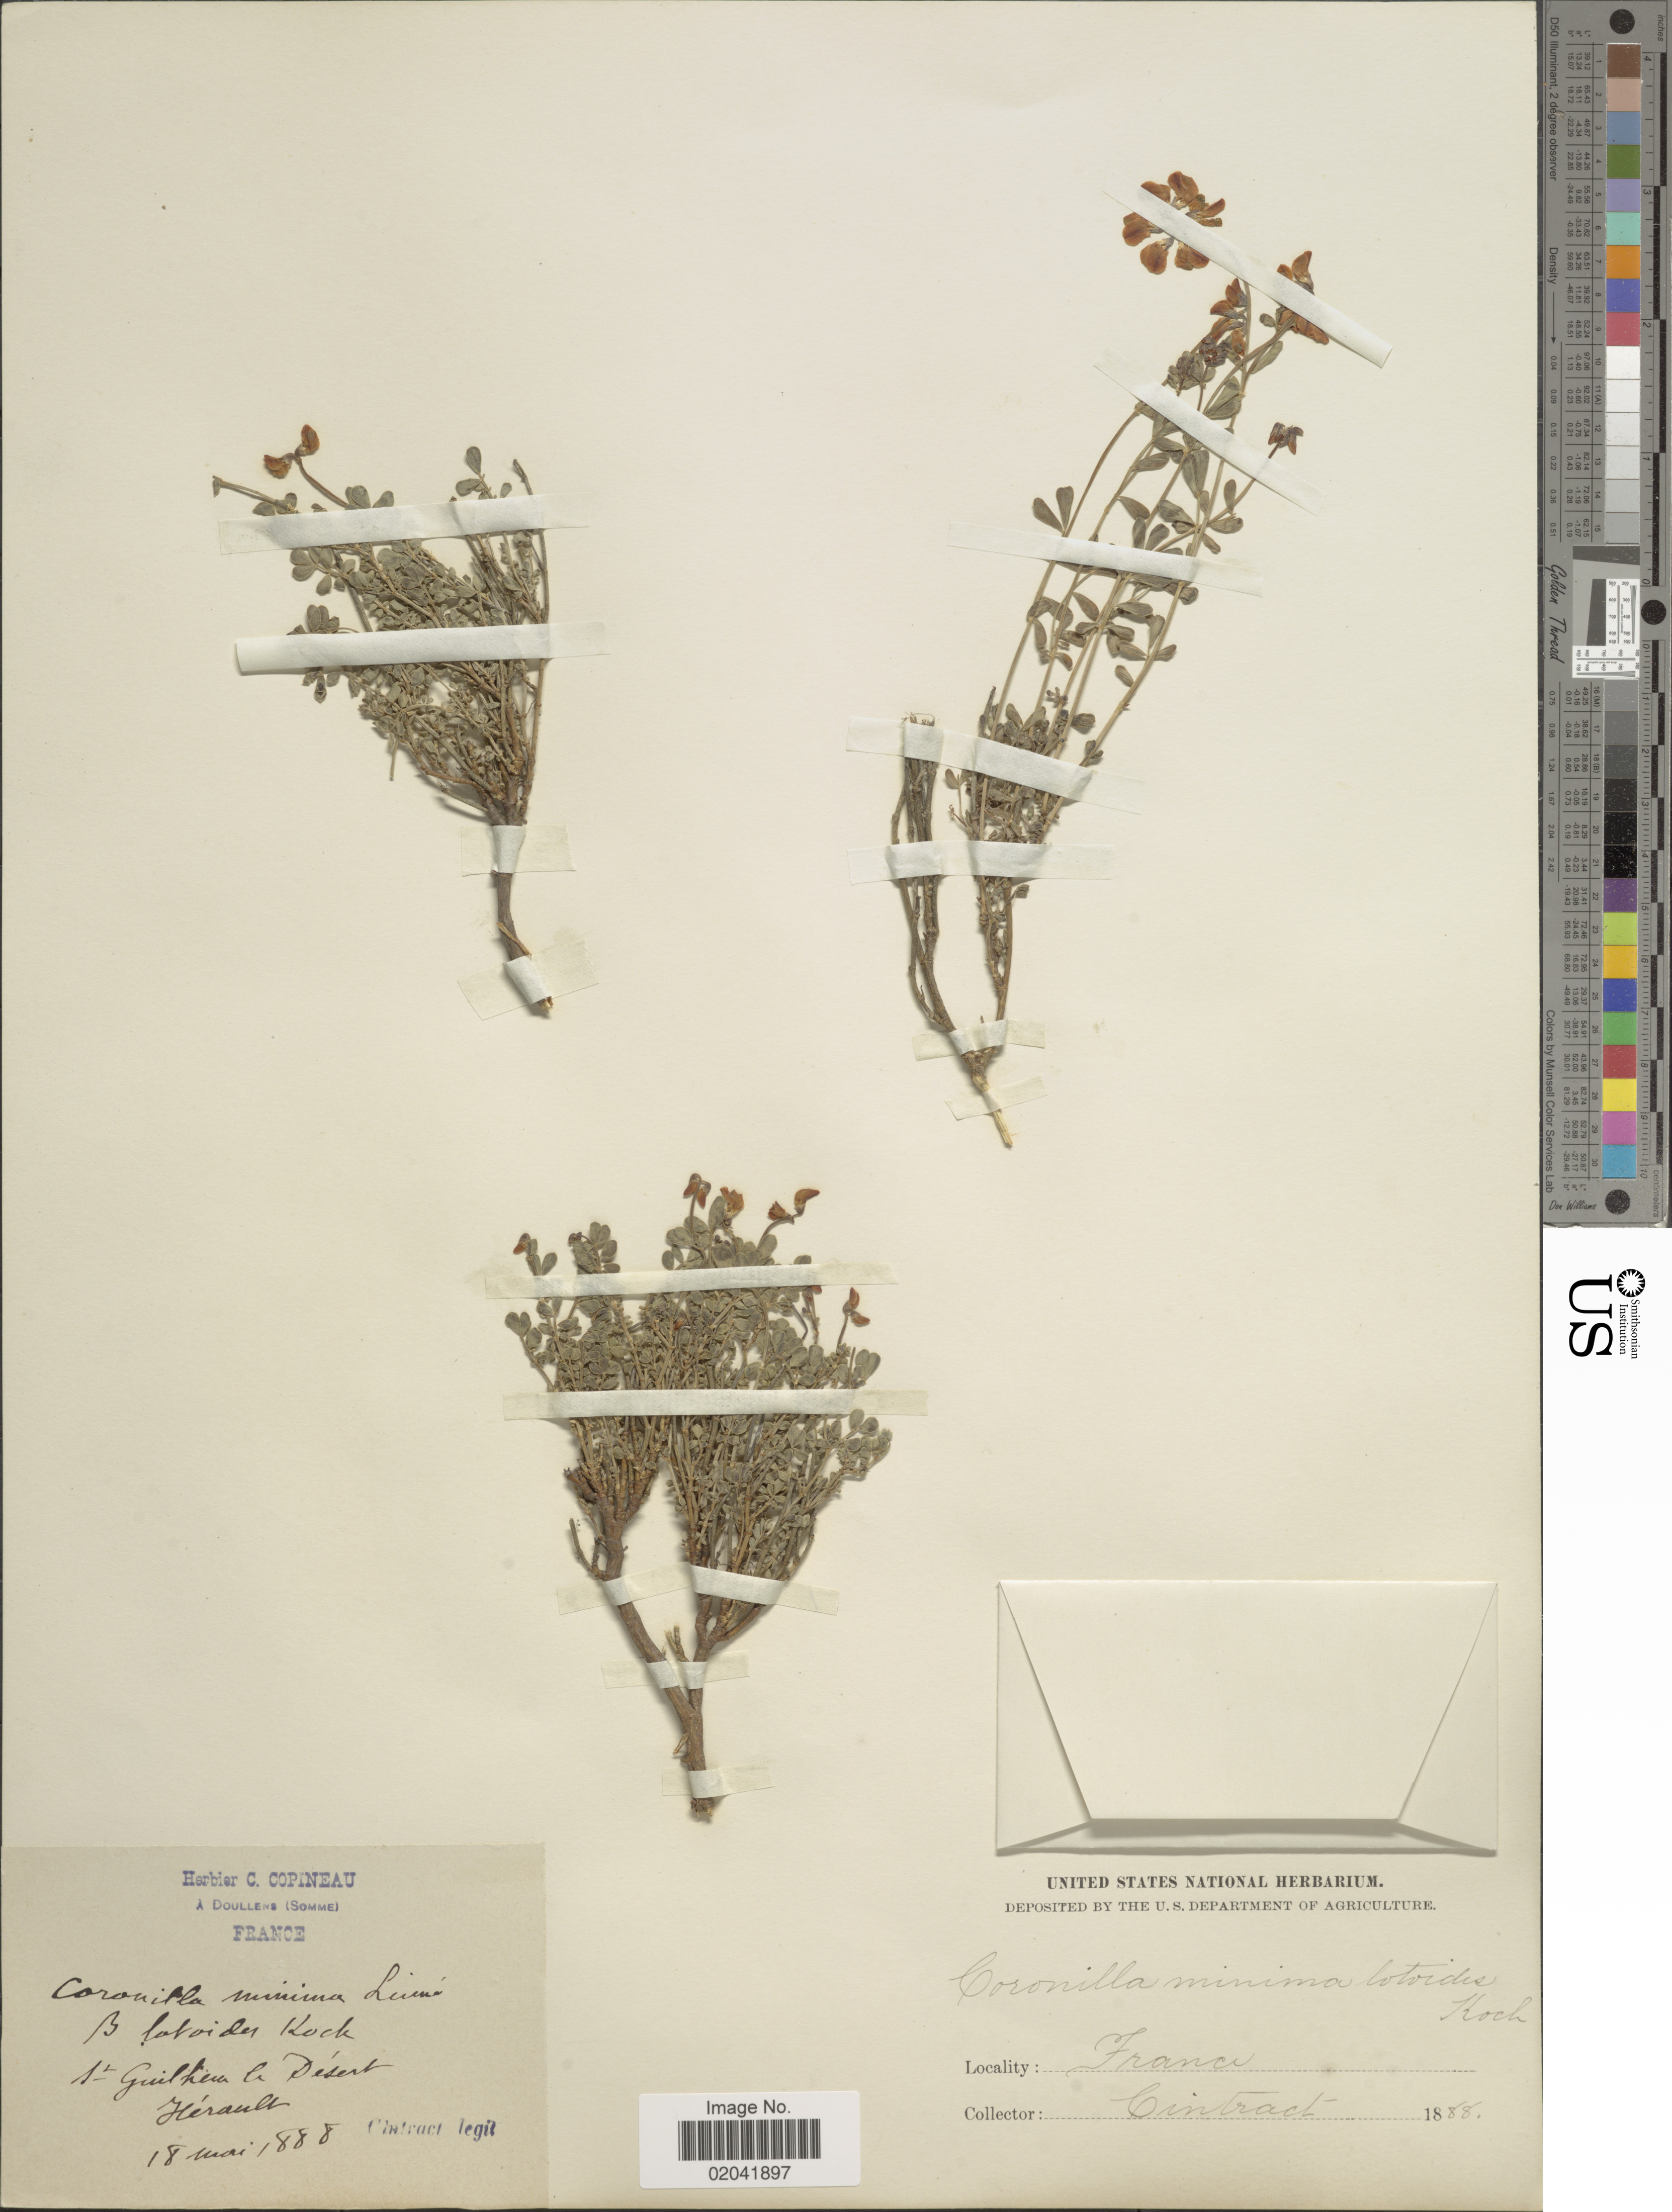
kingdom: Plantae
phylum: Tracheophyta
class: Magnoliopsida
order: Fabales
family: Fabaceae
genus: Coronilla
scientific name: Coronilla minima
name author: L.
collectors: Cintract, --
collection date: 1888-05-18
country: France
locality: St Guil [illegible text] le Desert, Hérault